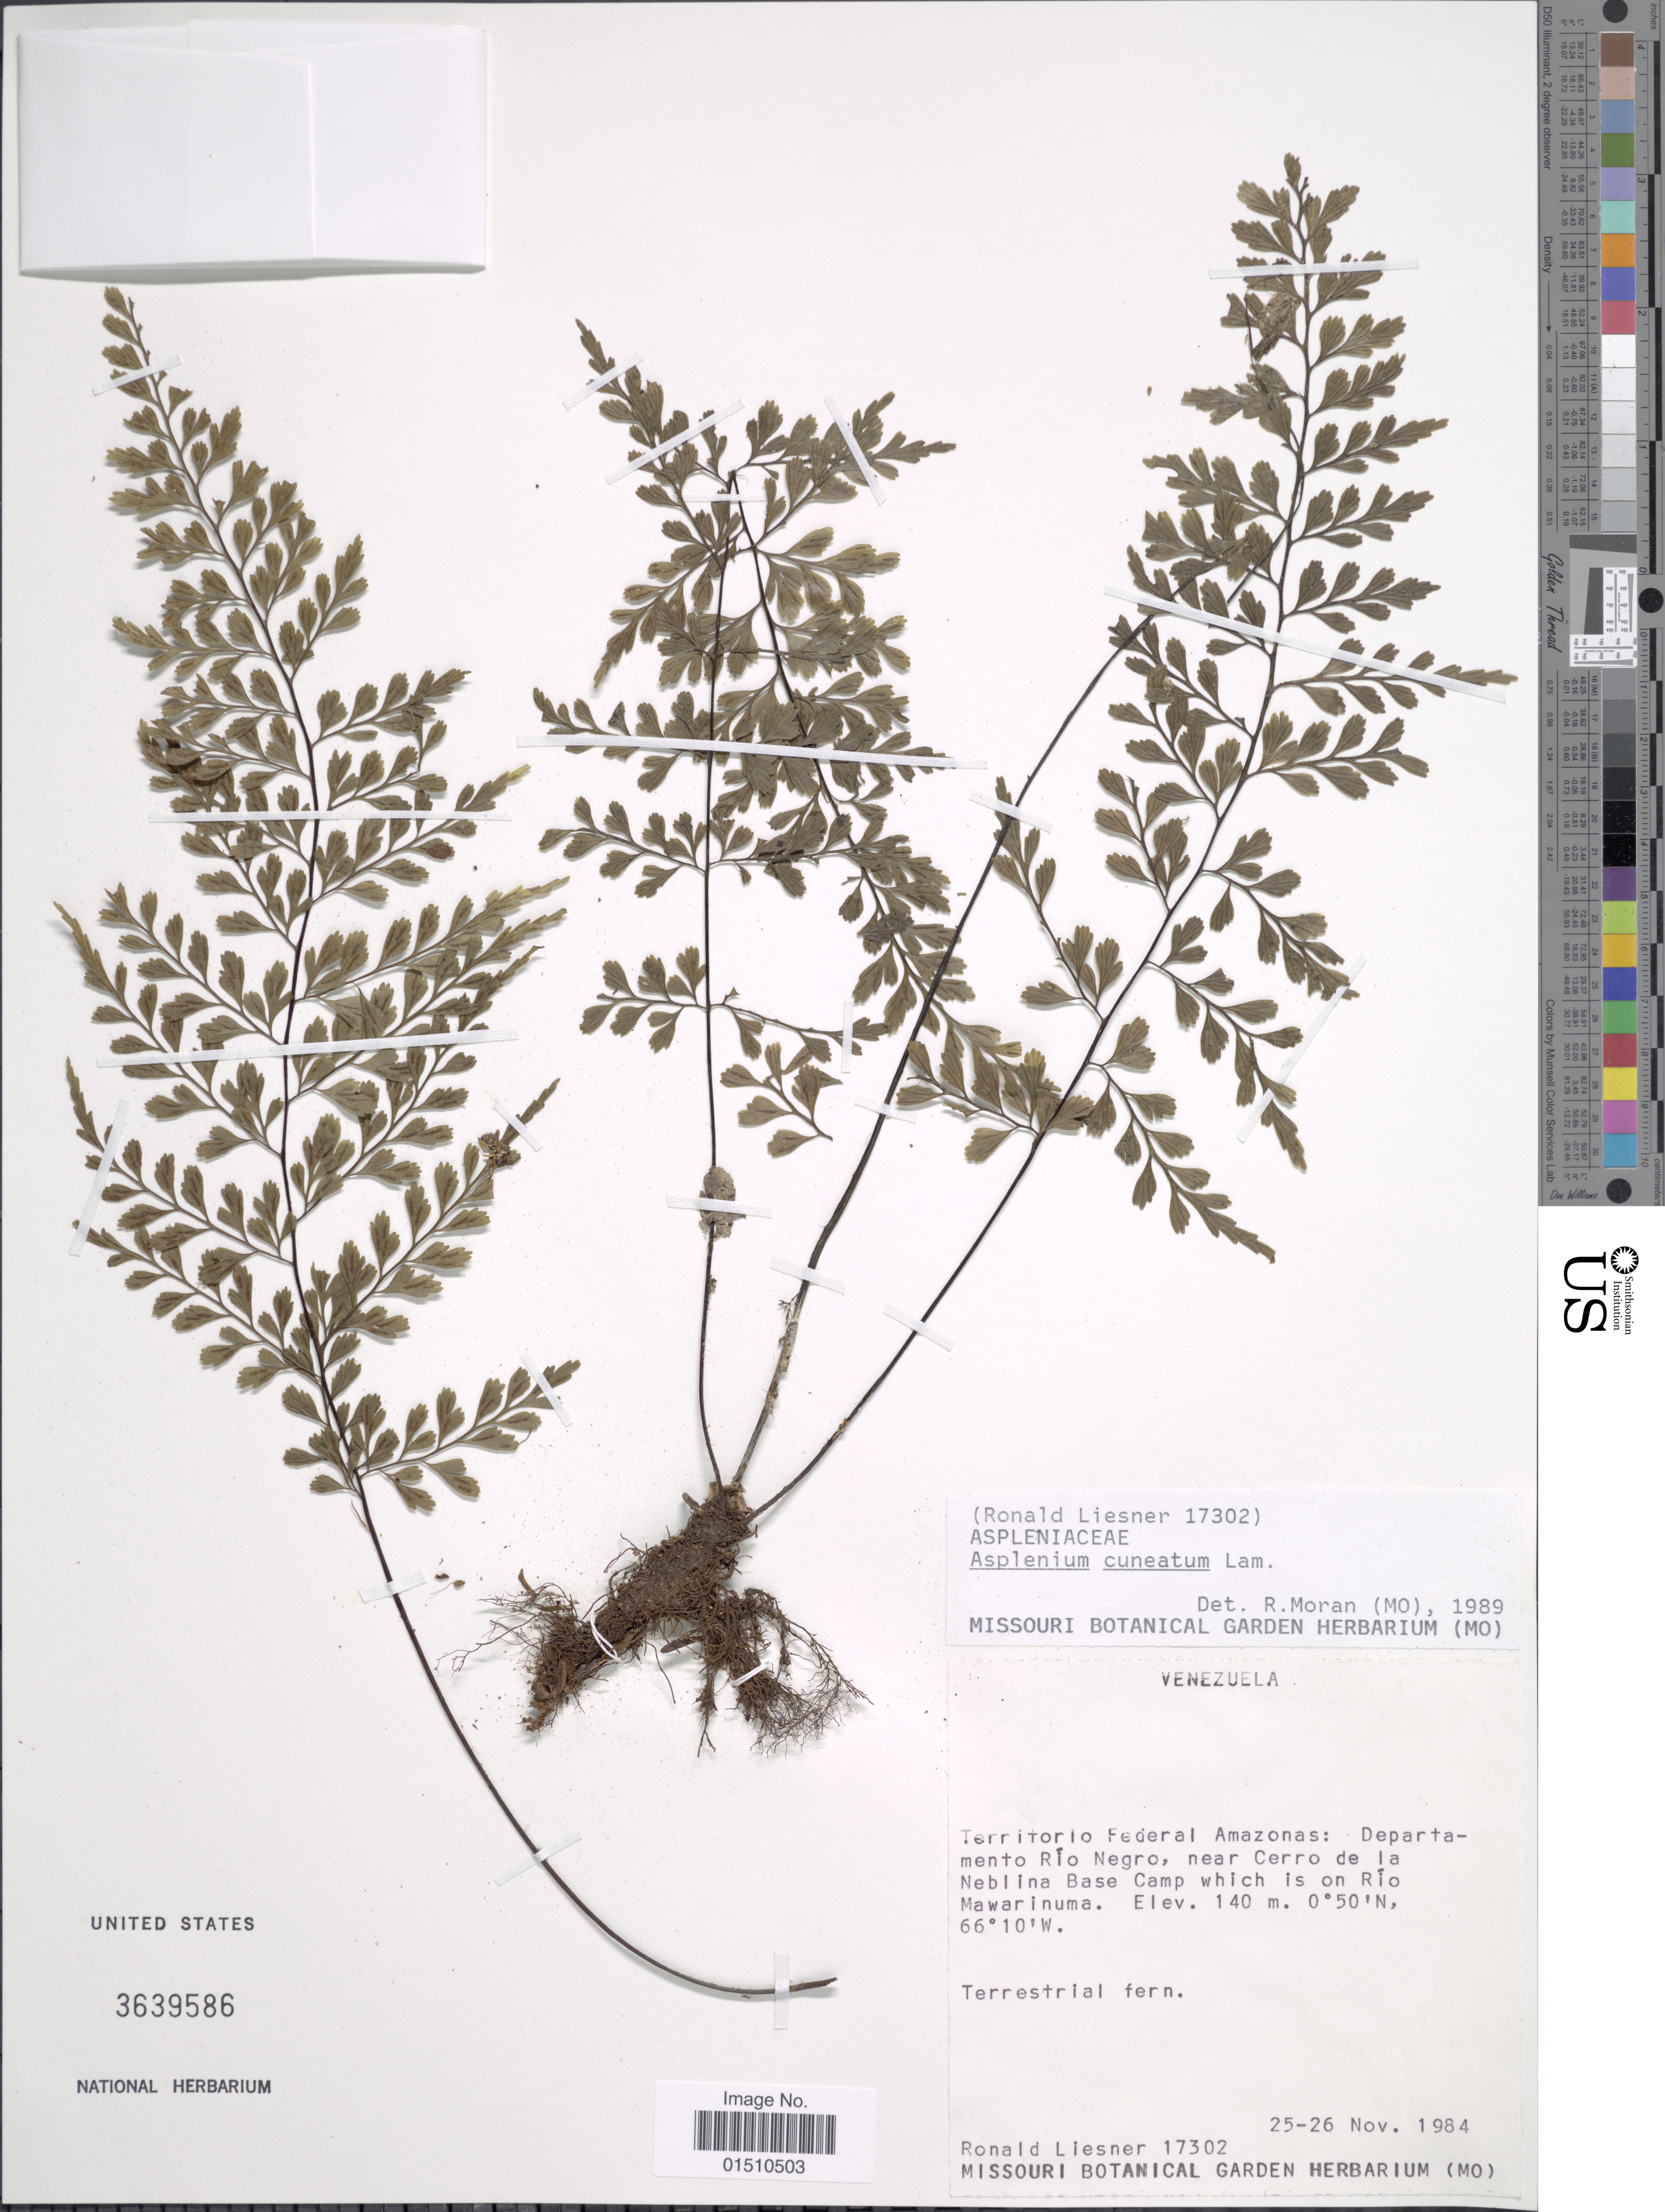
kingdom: Plantae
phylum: Tracheophyta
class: Polypodiopsida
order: Polypodiales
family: Aspleniaceae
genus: Asplenium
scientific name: Asplenium cuneatum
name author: Lam.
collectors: R. L. Liesner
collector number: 17302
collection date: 1984-11-25/1984-11-26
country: Venezuela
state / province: Amazonas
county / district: Río Negro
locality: Venezuela, territorio Federal Amazonas: Departamento Rio Negro, near Cerro de la Neblina Base Camp which is on Rio Mawarinuma.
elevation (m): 140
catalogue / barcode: US 3639586